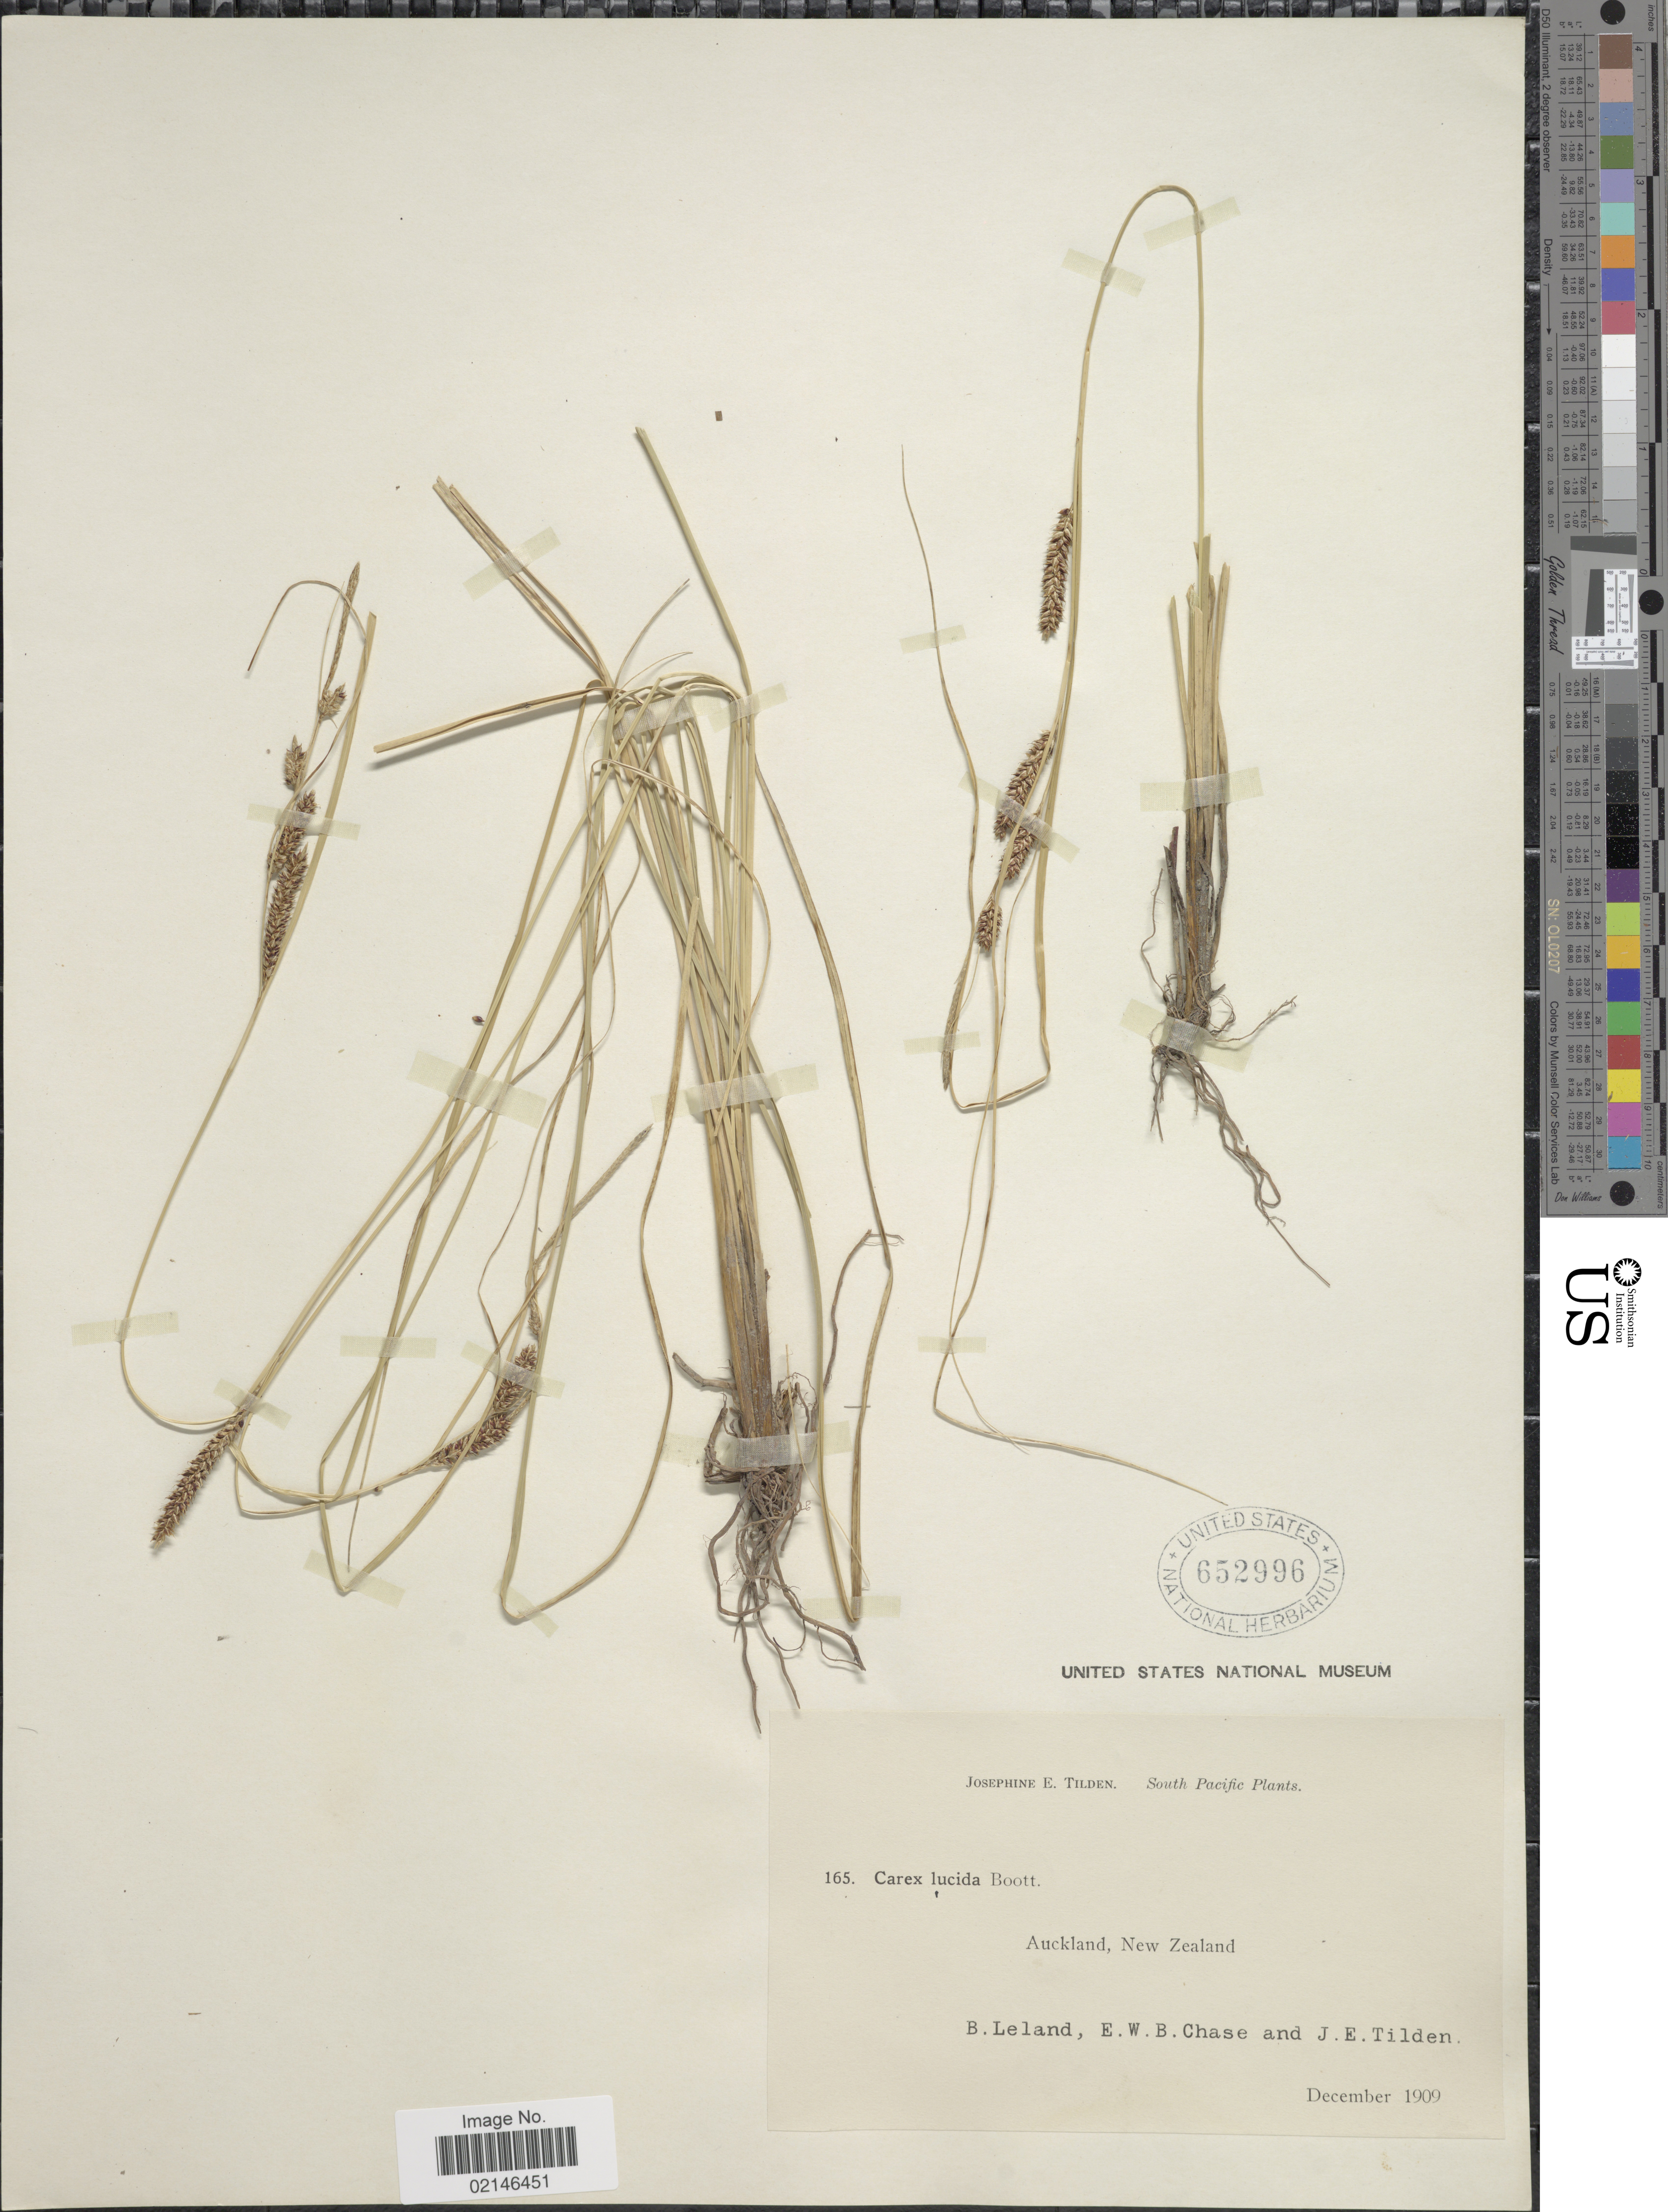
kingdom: Plantae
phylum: Tracheophyta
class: Liliopsida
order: Poales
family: Cyperaceae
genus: Carex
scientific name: Carex flagellifera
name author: Colenso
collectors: B. Leland, E. W. Chase & J. E. Tilden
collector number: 165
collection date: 1909-12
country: New Zealand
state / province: Auckland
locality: Auckland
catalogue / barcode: US 652996